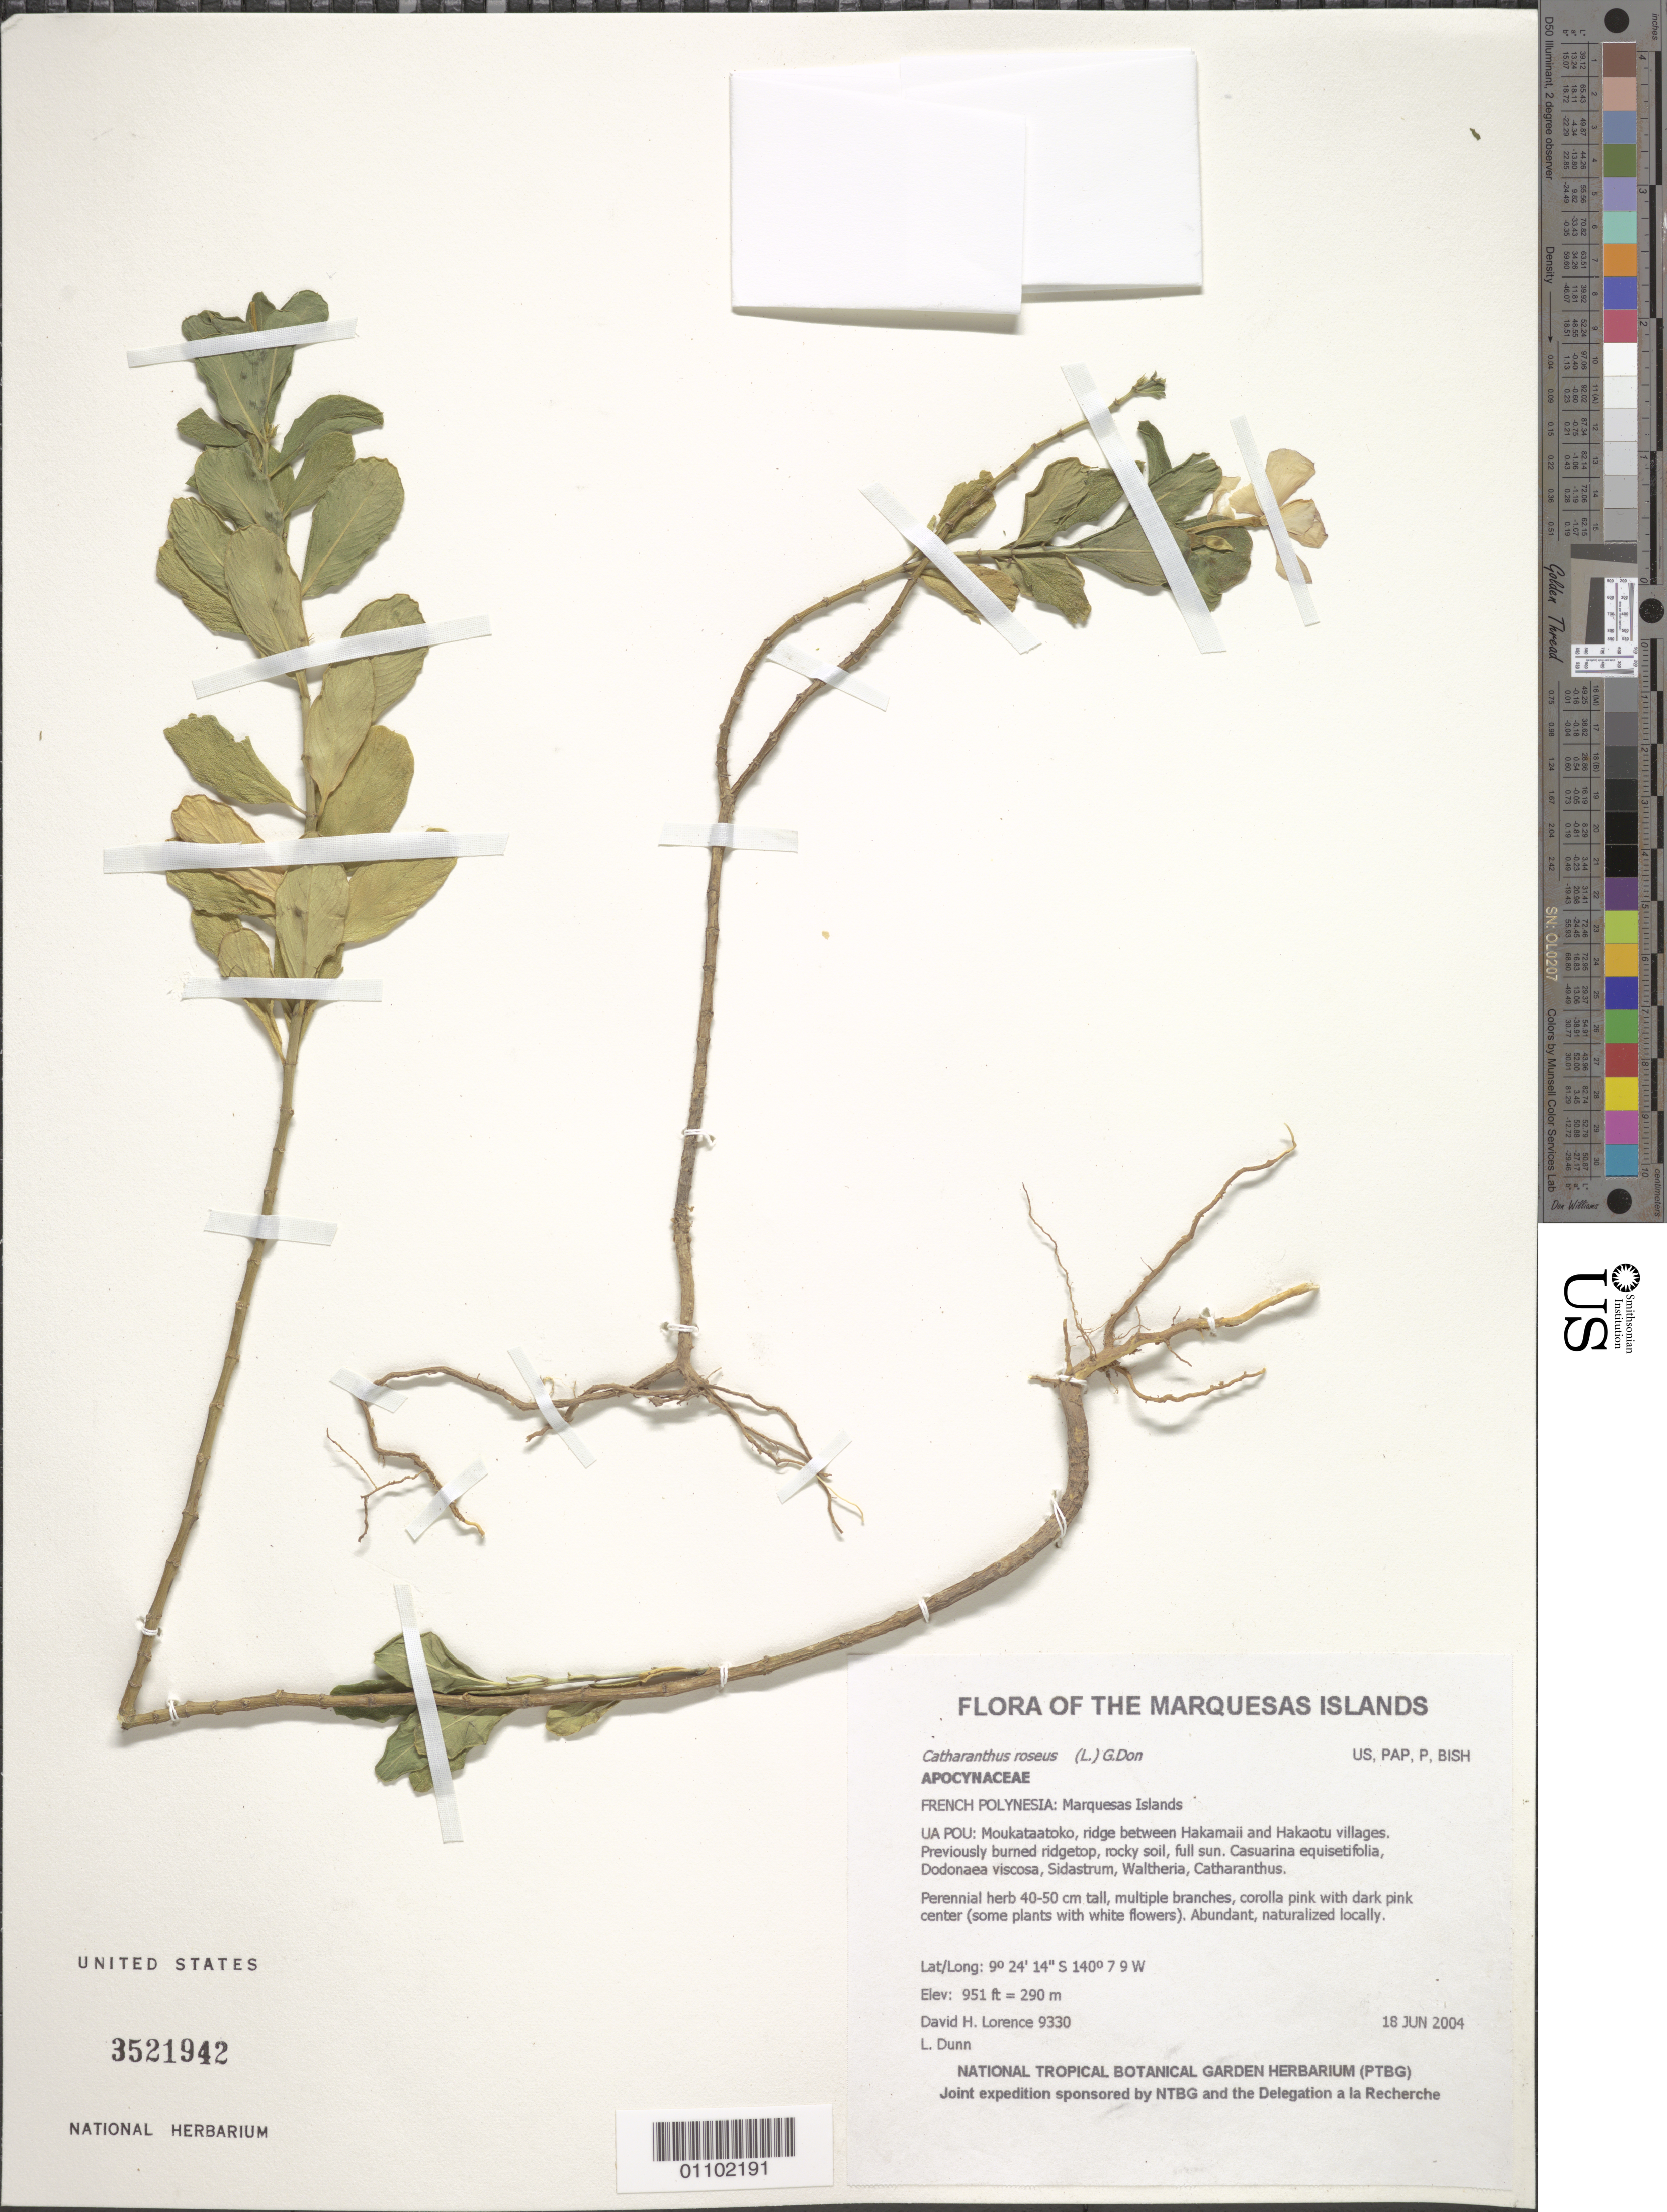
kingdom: Plantae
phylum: Tracheophyta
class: Magnoliopsida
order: Gentianales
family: Apocynaceae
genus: Catharanthus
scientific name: Catharanthus roseus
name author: (L.) G. Don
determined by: Lorence, David H., (PTBG), National Tropical Botanical Garden (UNITED STATES)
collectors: D. Lorence & L. Dunn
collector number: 9330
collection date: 2004-06-18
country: French Polynesia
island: Ua Pou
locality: Moukataatoko, ridge between Hakamaii and Hakaotu villages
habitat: Previously burned ridgetop, rocky soil, full sun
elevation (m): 290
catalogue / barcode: US 3521942